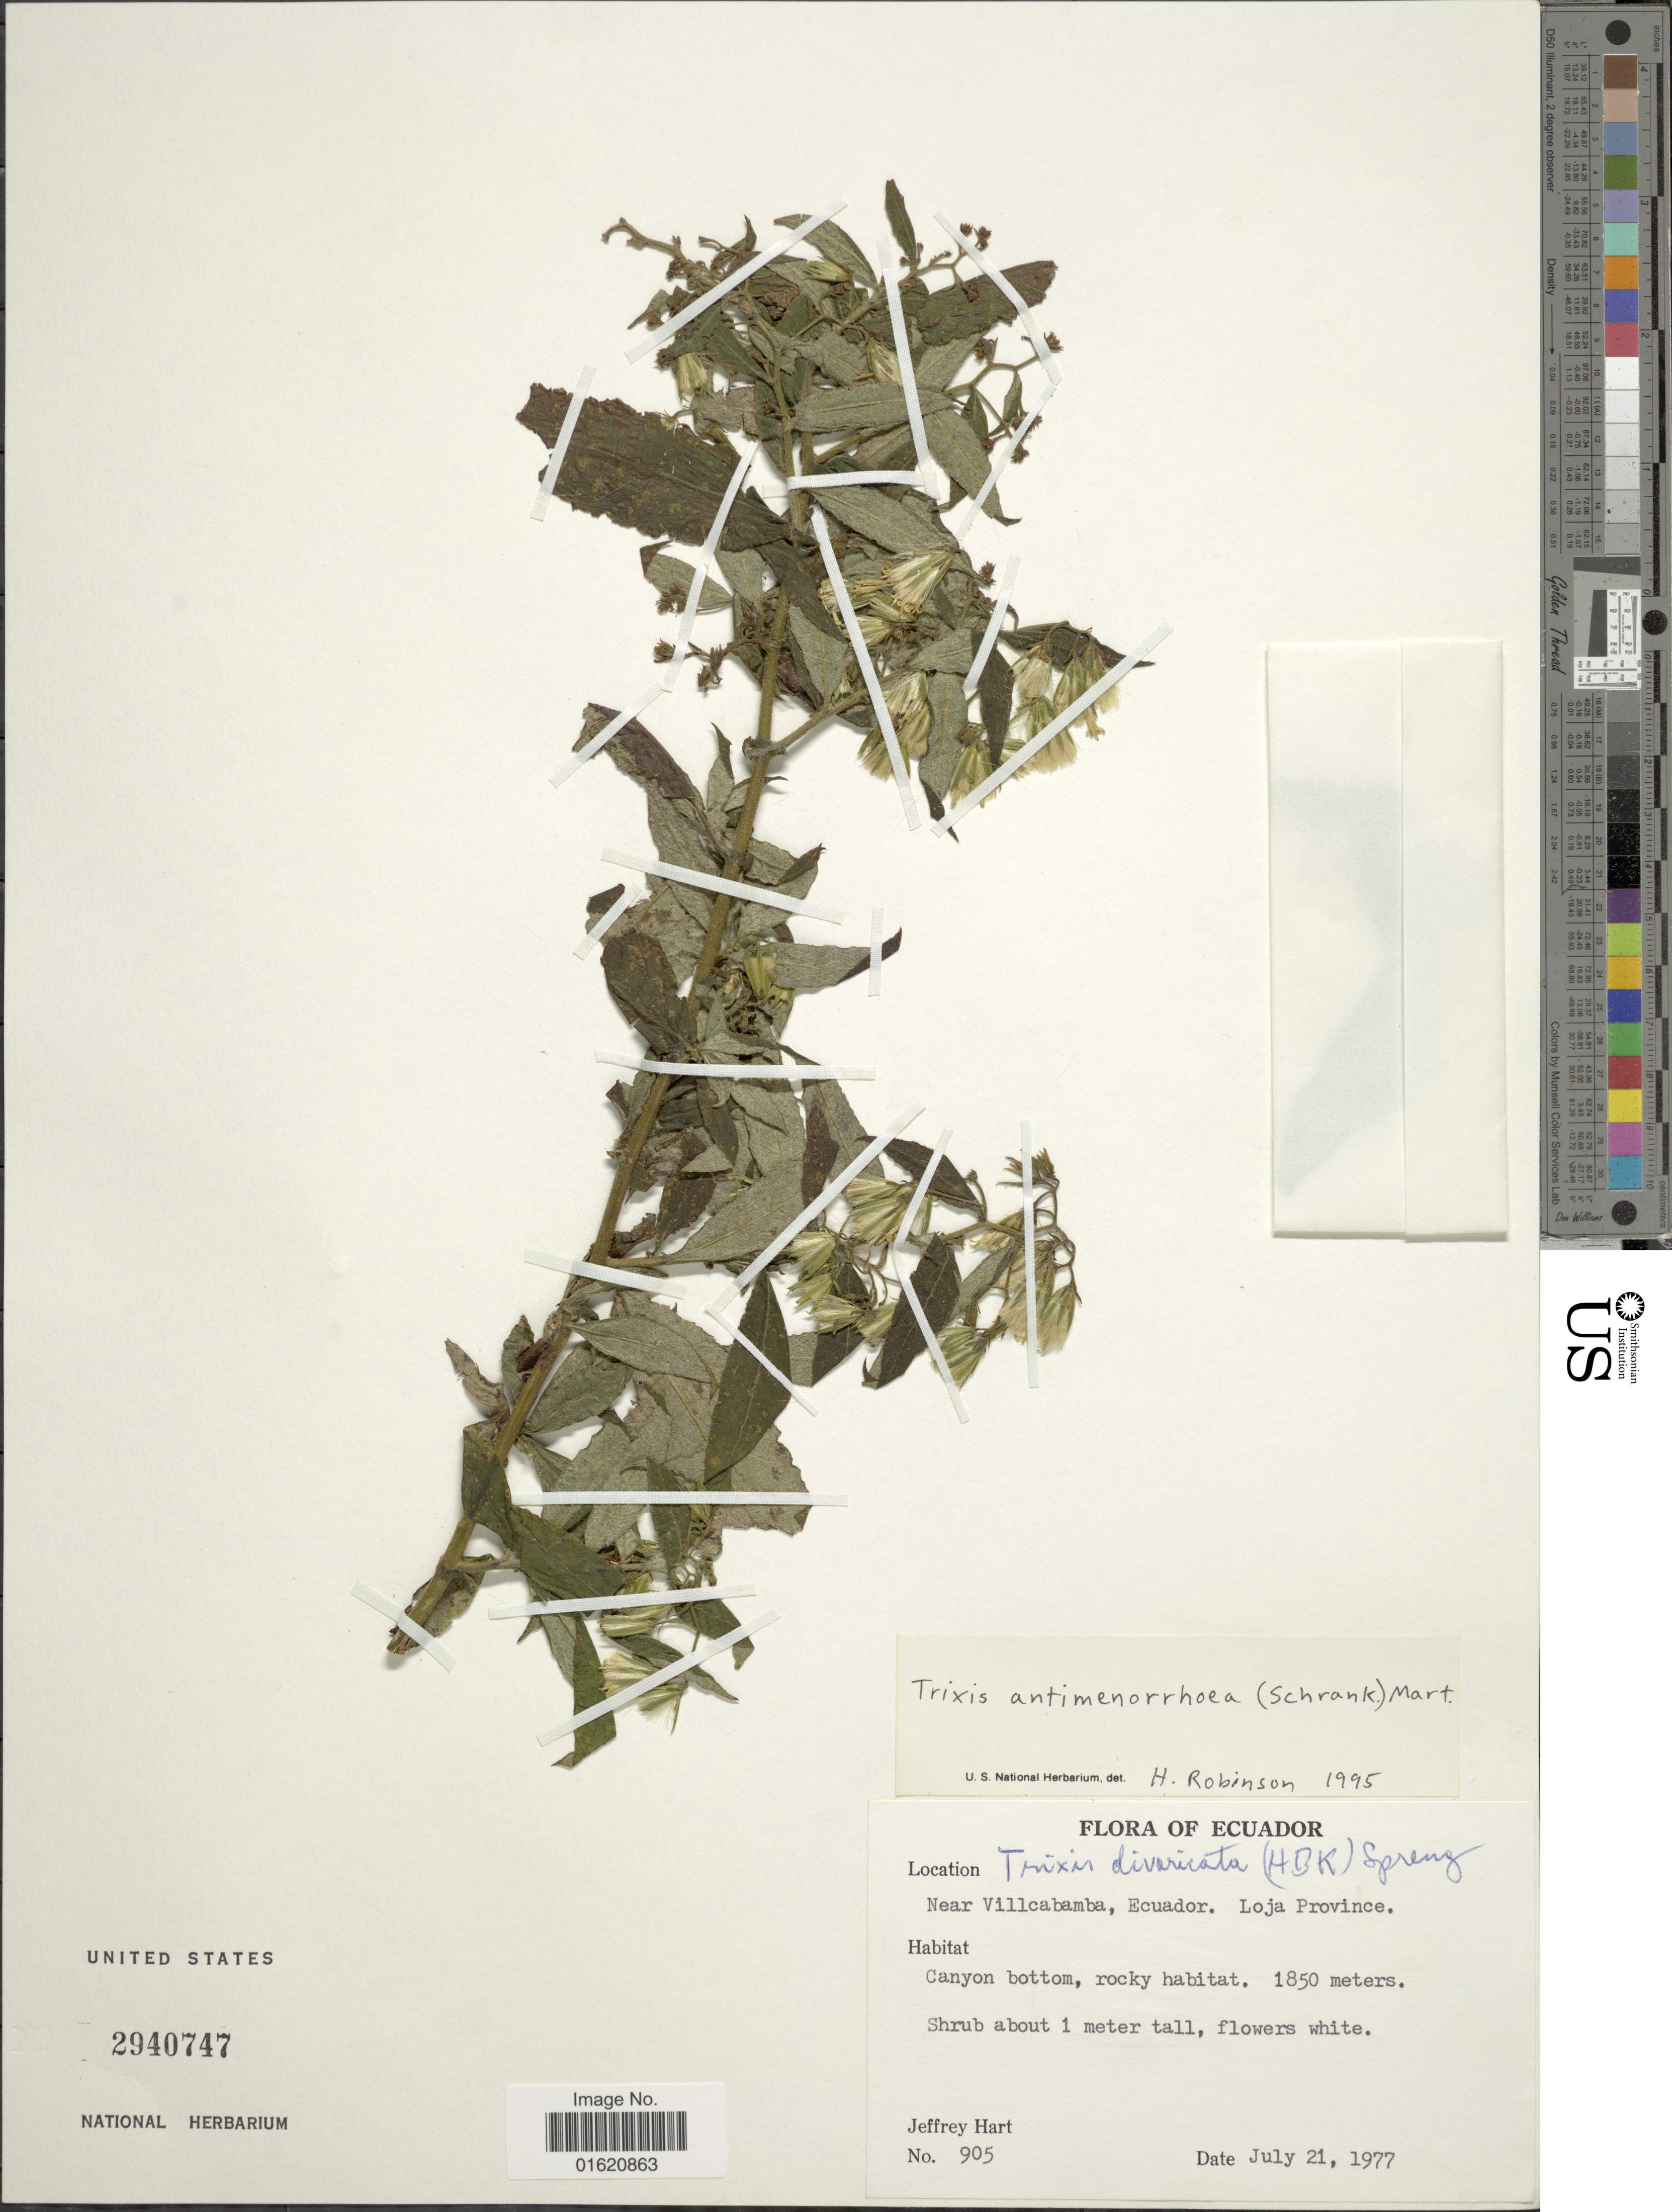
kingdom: Plantae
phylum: Tracheophyta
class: Magnoliopsida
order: Asterales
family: Asteraceae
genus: Trixis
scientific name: Trixis antimenorrhoea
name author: (Schrank) Mart. ex Kuntze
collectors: J. A. Hart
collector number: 905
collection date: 1977-07-21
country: Ecuador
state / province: Loja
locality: Near Villcabamba, Canyon bottom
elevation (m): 1850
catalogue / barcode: US 2940747